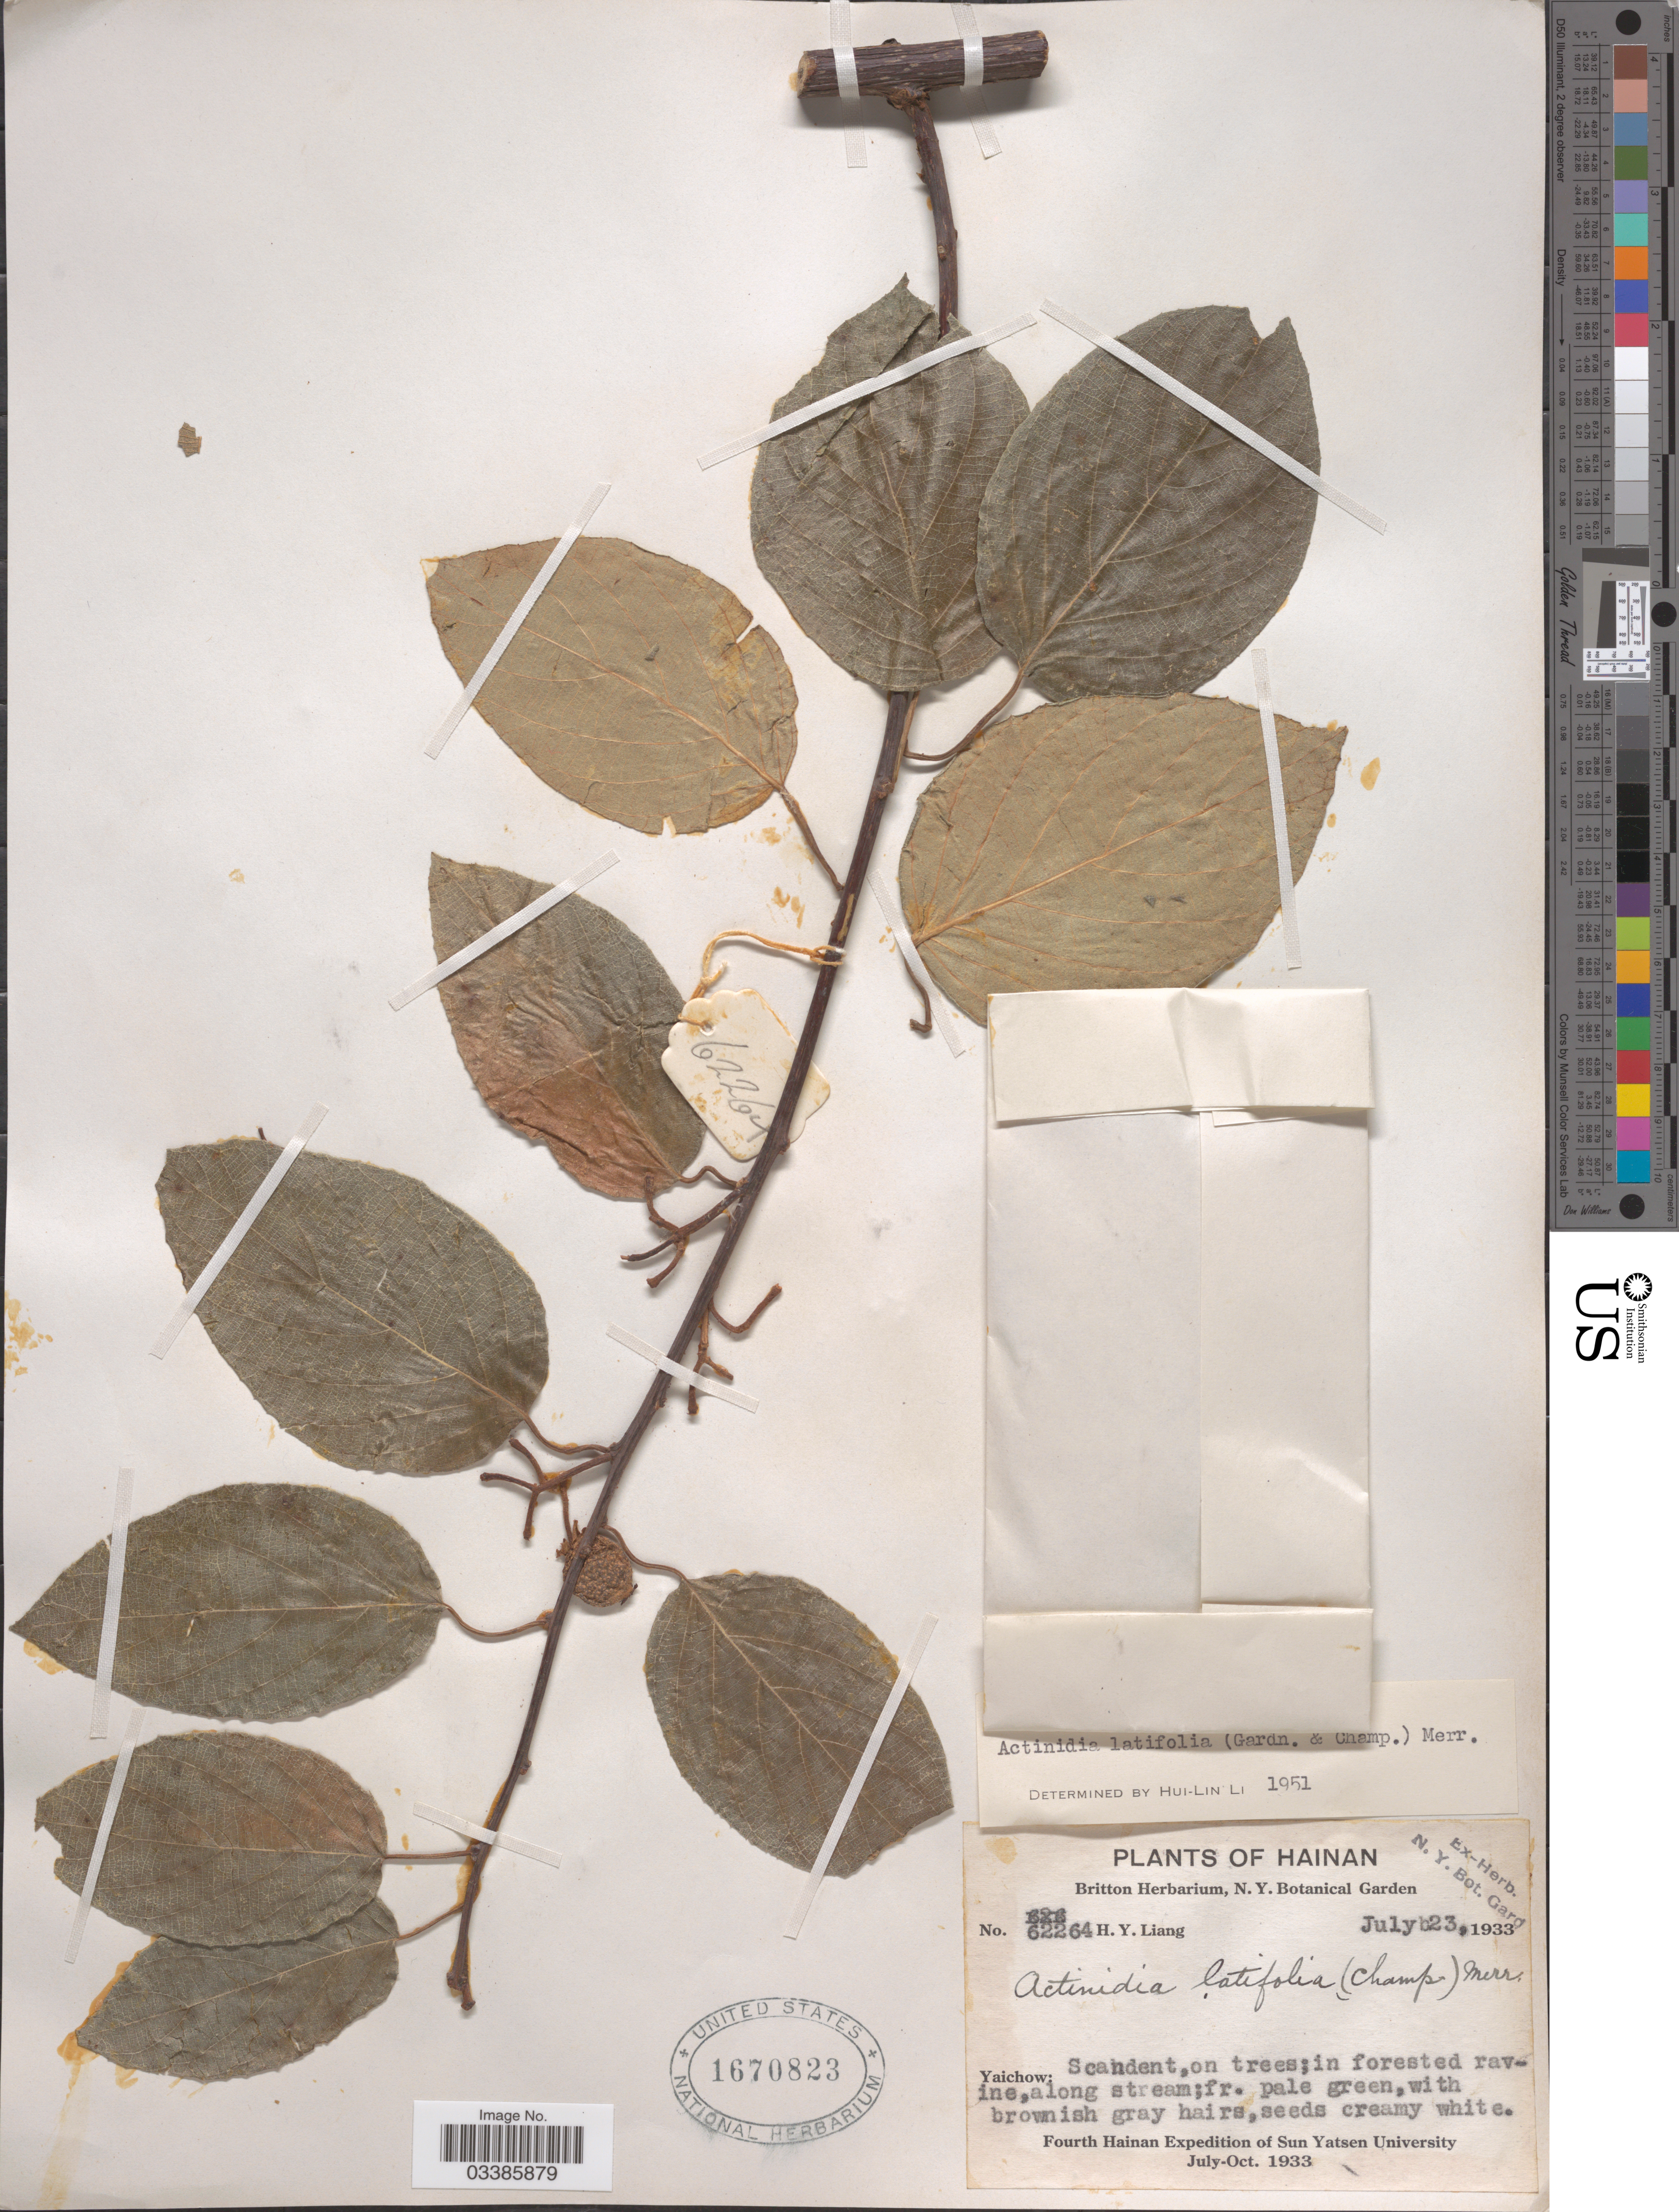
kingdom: Plantae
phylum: Tracheophyta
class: Magnoliopsida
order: Ericales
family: Actinidiaceae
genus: Actinidia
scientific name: Actinidia latifolia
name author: (Gardner & Champ.) Merr.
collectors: H. Y. Liang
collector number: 62264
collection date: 1933-07-23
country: China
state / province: Hainan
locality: Yaichow.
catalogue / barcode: US 1670823